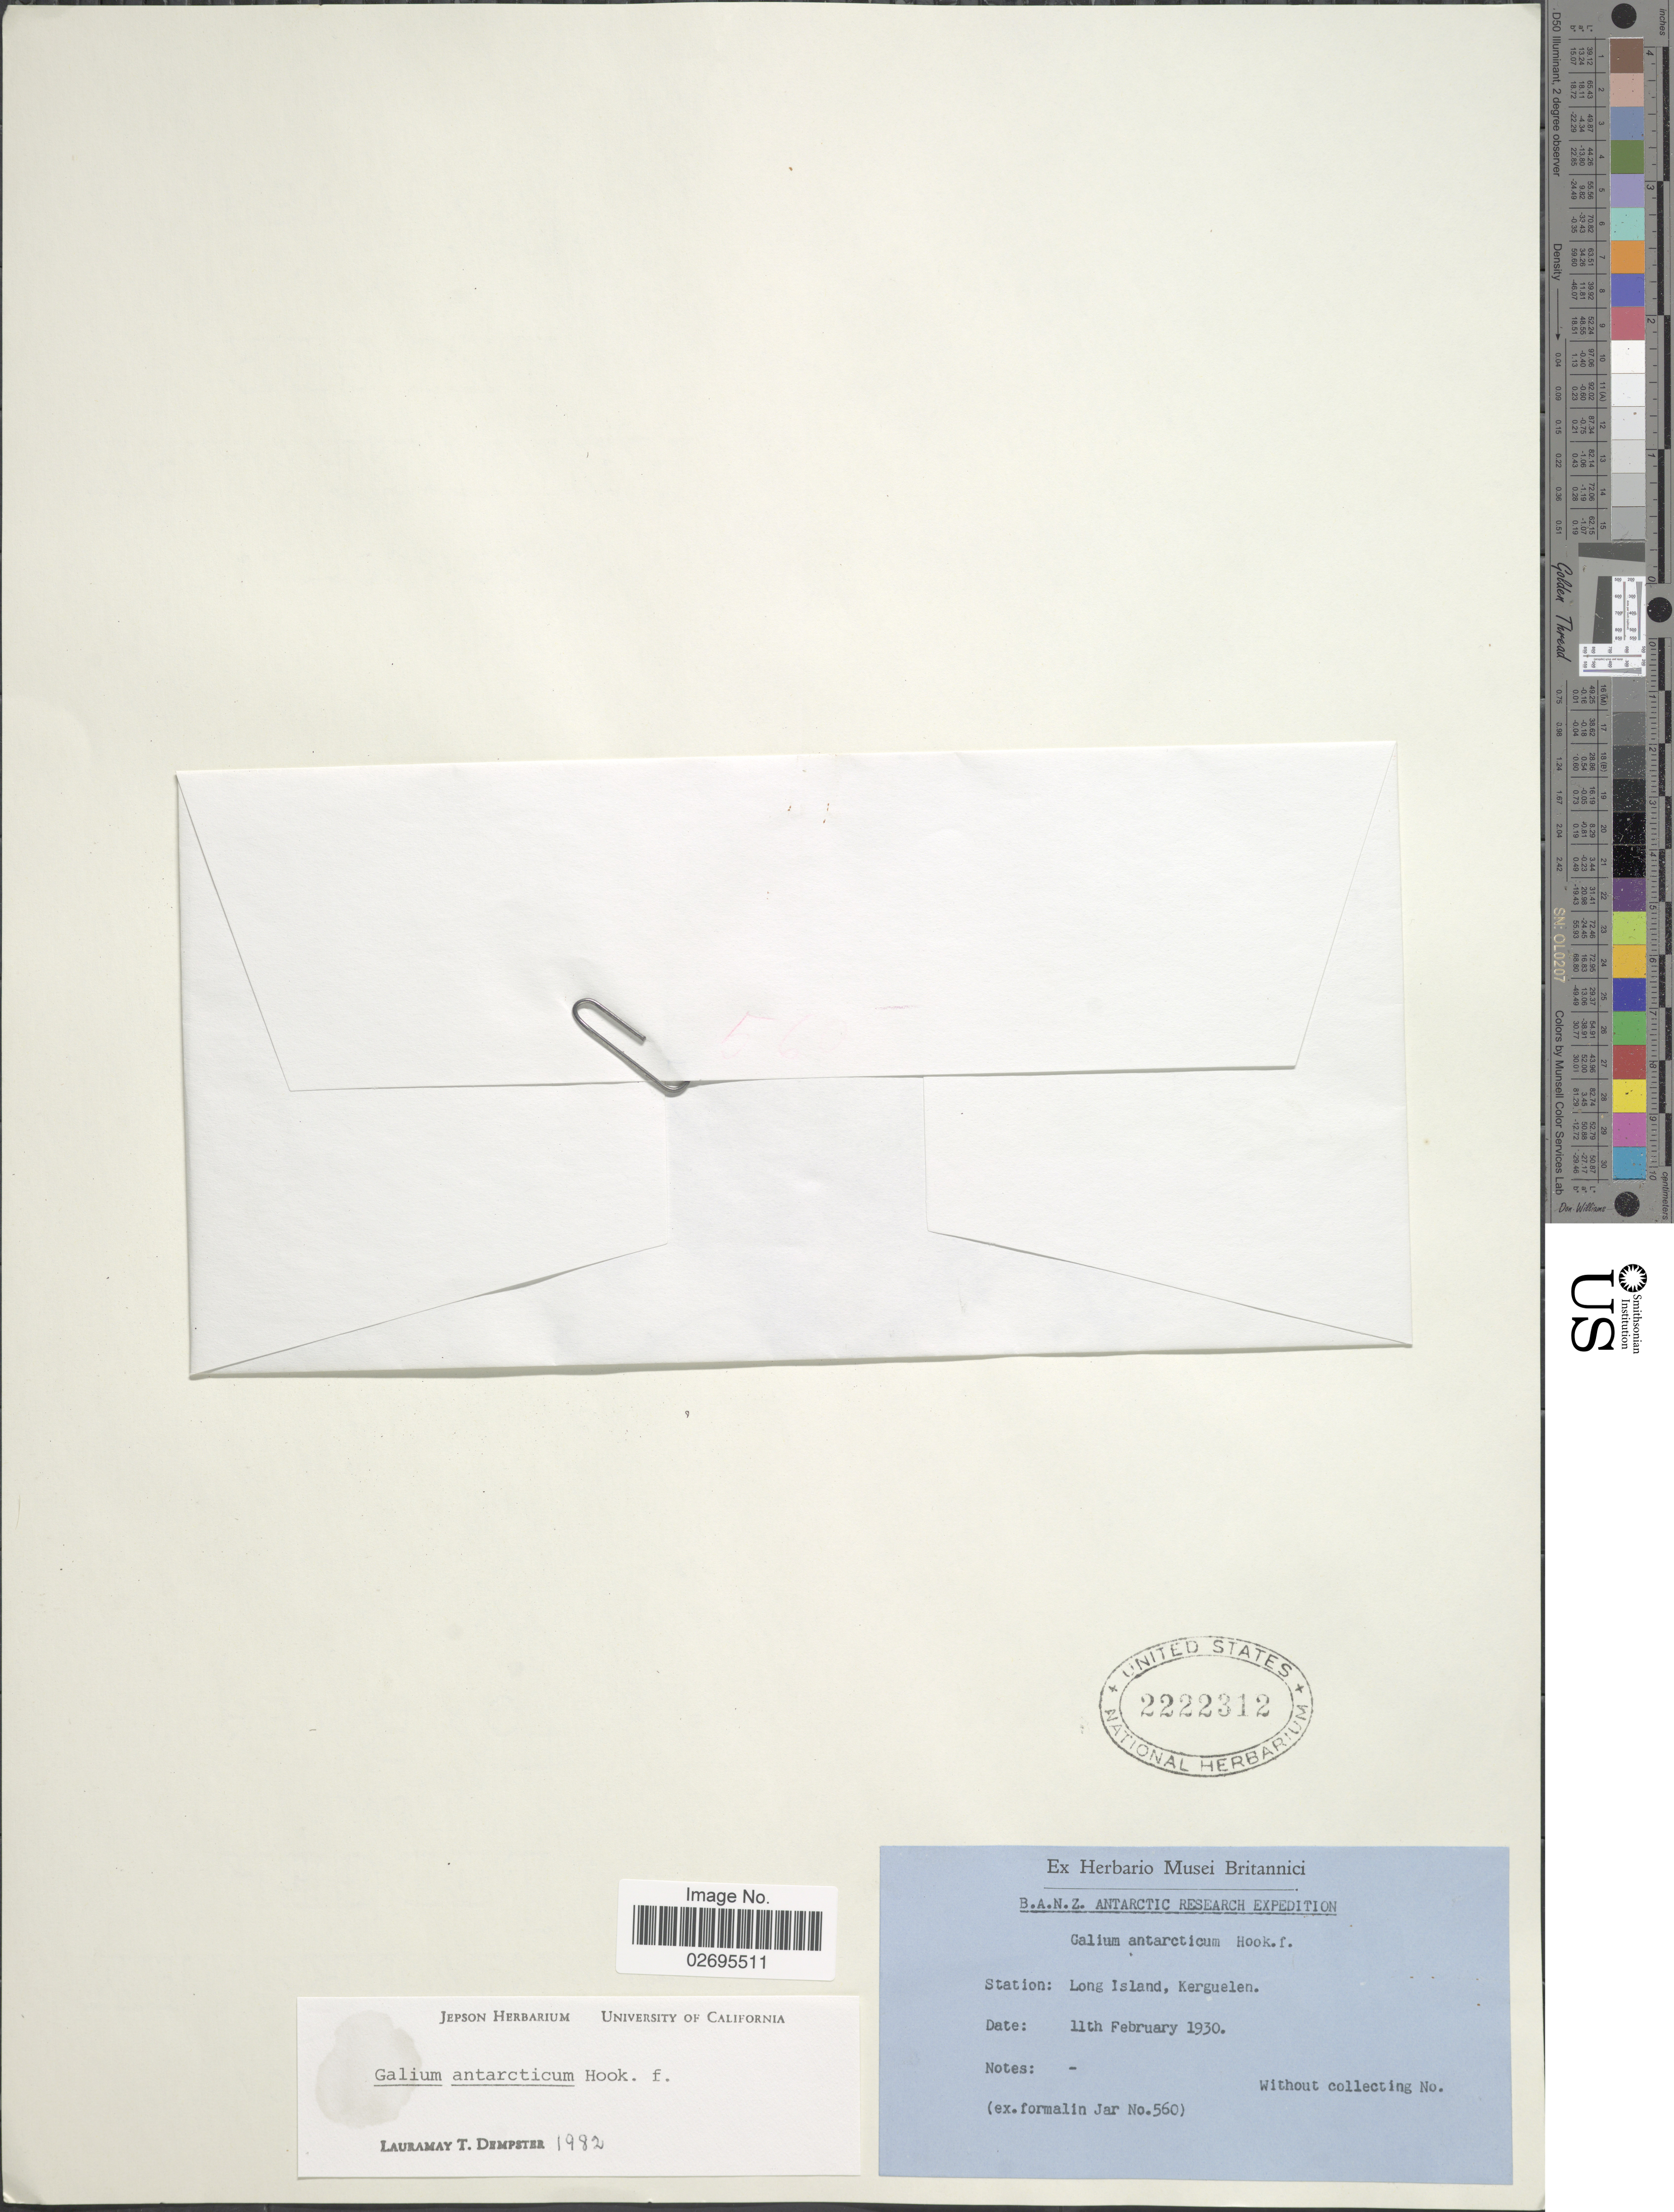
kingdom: Plantae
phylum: Tracheophyta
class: Magnoliopsida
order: Gentianales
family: Rubiaceae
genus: Galium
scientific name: Galium antarcticum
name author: Hook. f.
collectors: ex herb. Musei Britannici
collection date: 1930-02-11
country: French Southern Territories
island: Kerguelen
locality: Station: Long Island, Kerguelen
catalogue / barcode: US 2222312